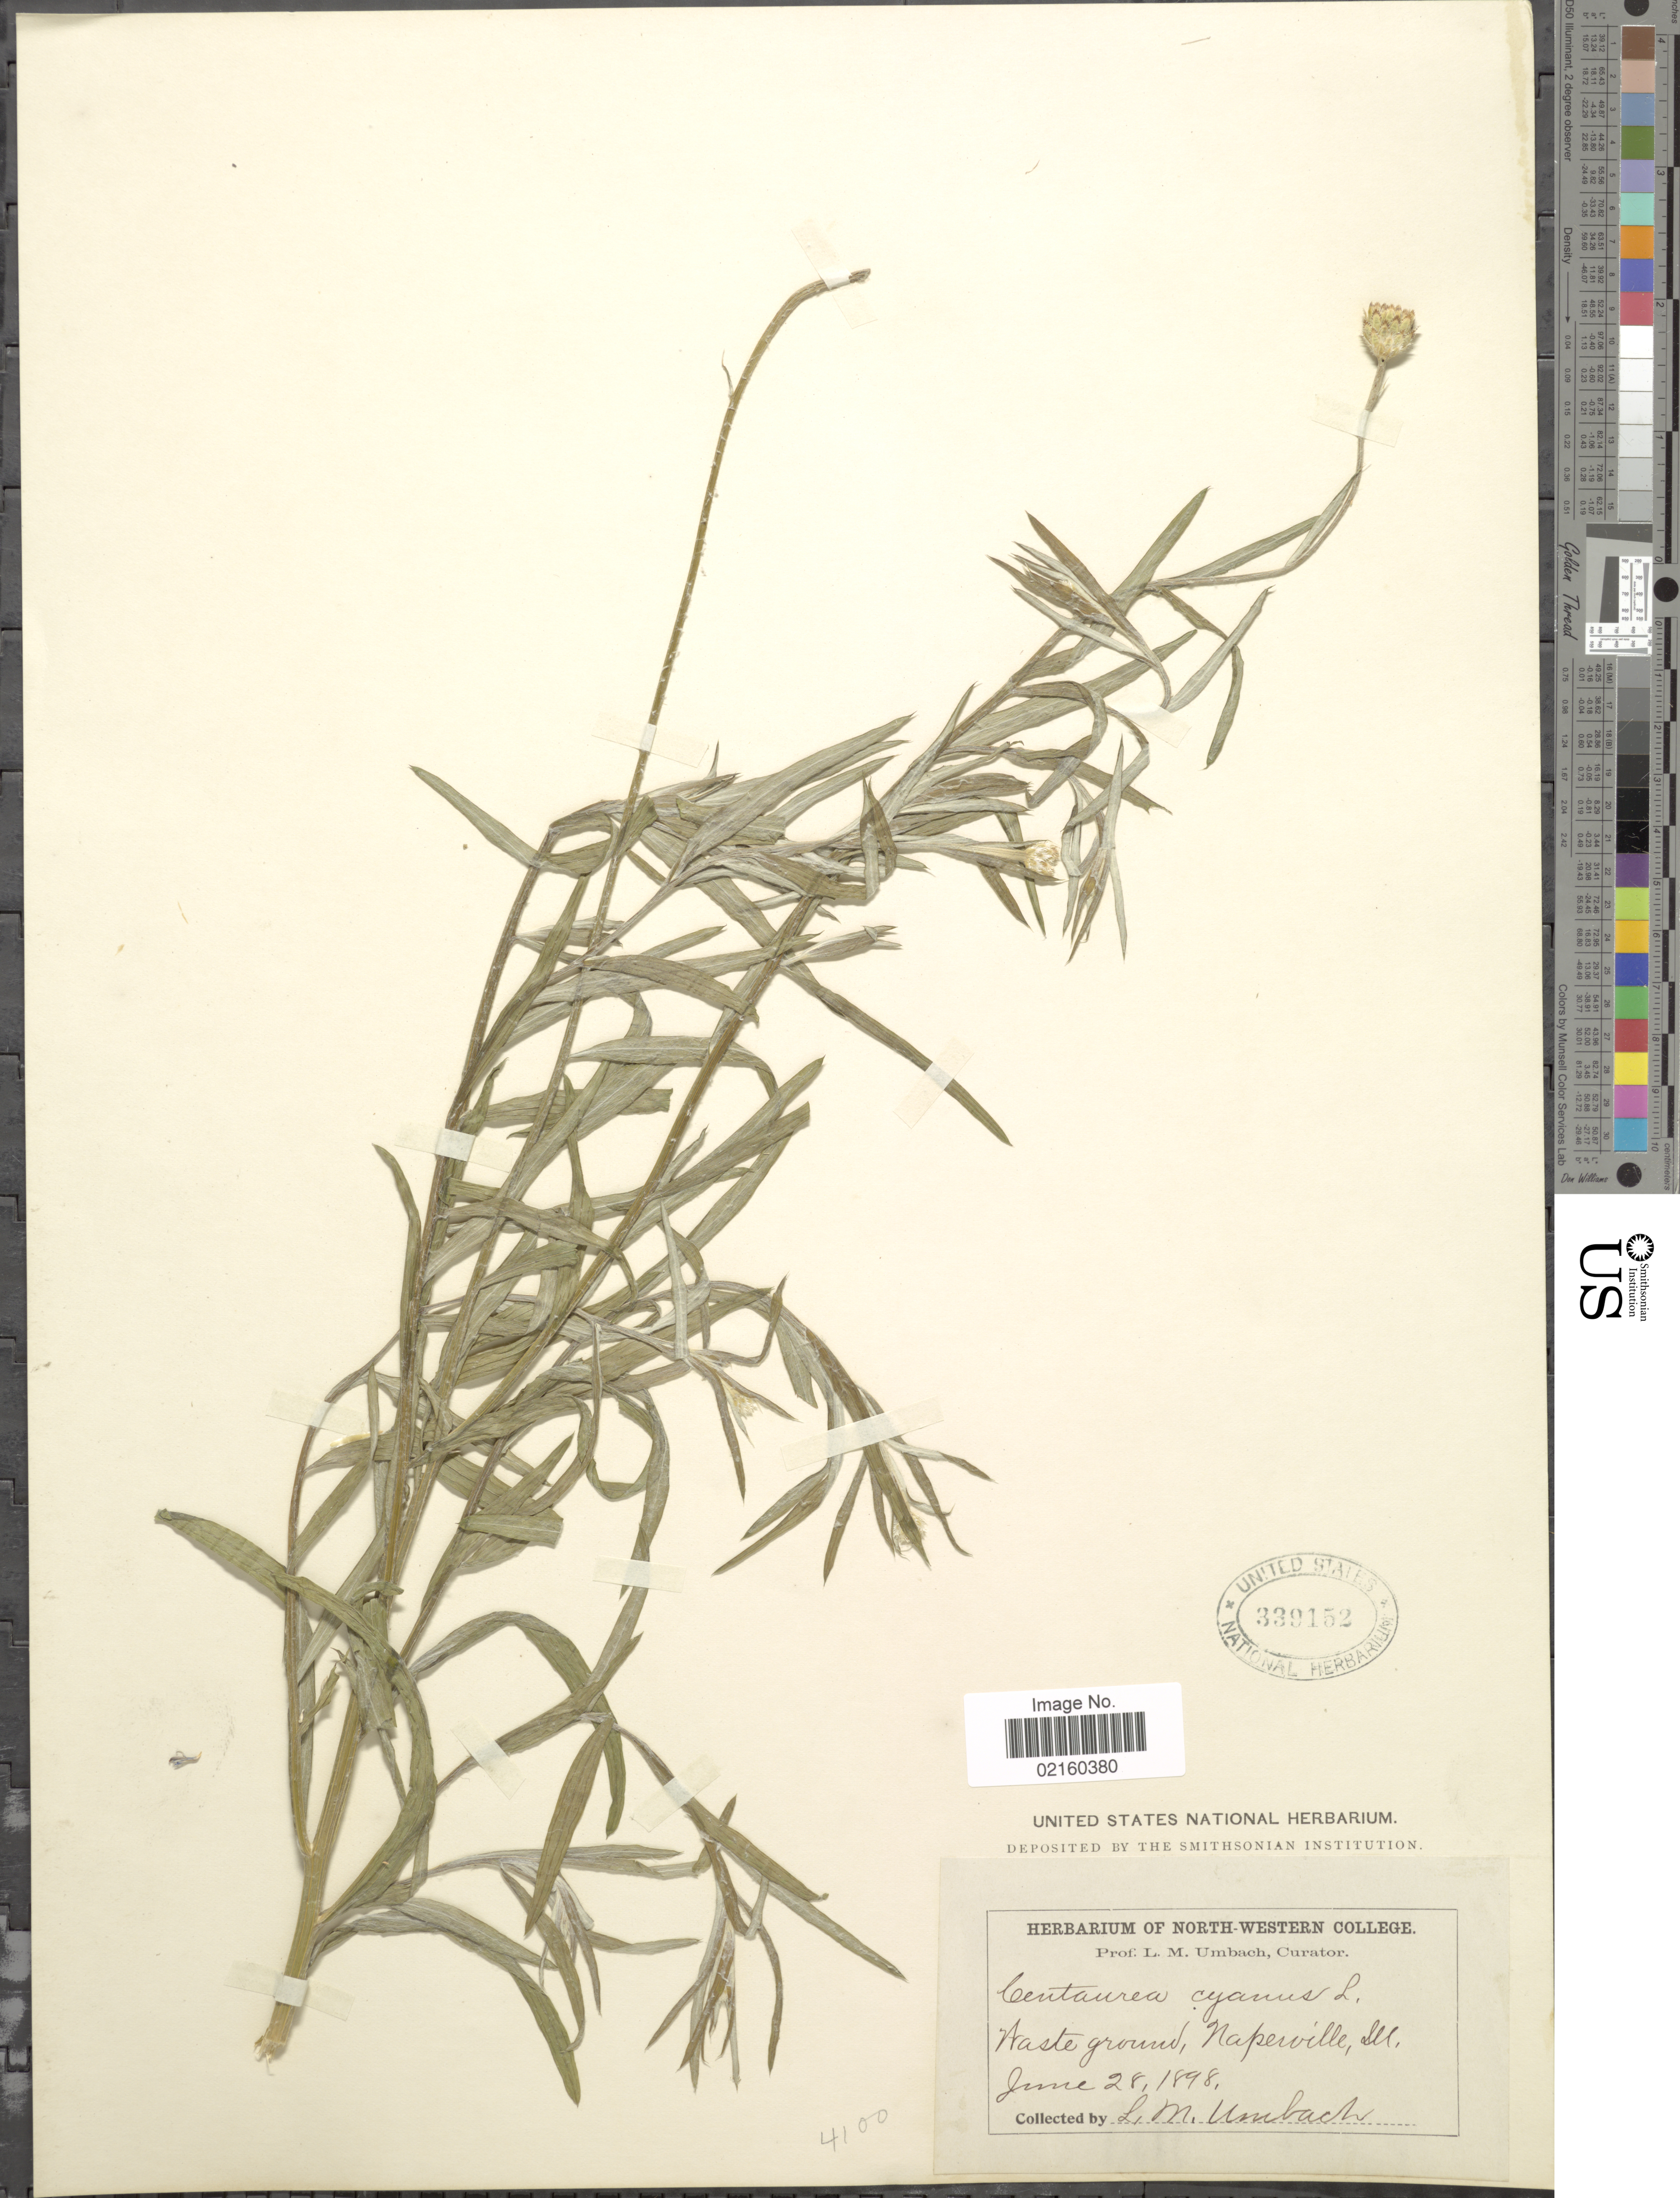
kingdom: Plantae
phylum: Tracheophyta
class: Magnoliopsida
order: Asterales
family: Asteraceae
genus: Centaurea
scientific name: Centaurea cyanus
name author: L.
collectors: L. M. Umbach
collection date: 1898-06-28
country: United States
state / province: Illinois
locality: Naperville, Ill.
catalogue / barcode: US 339152